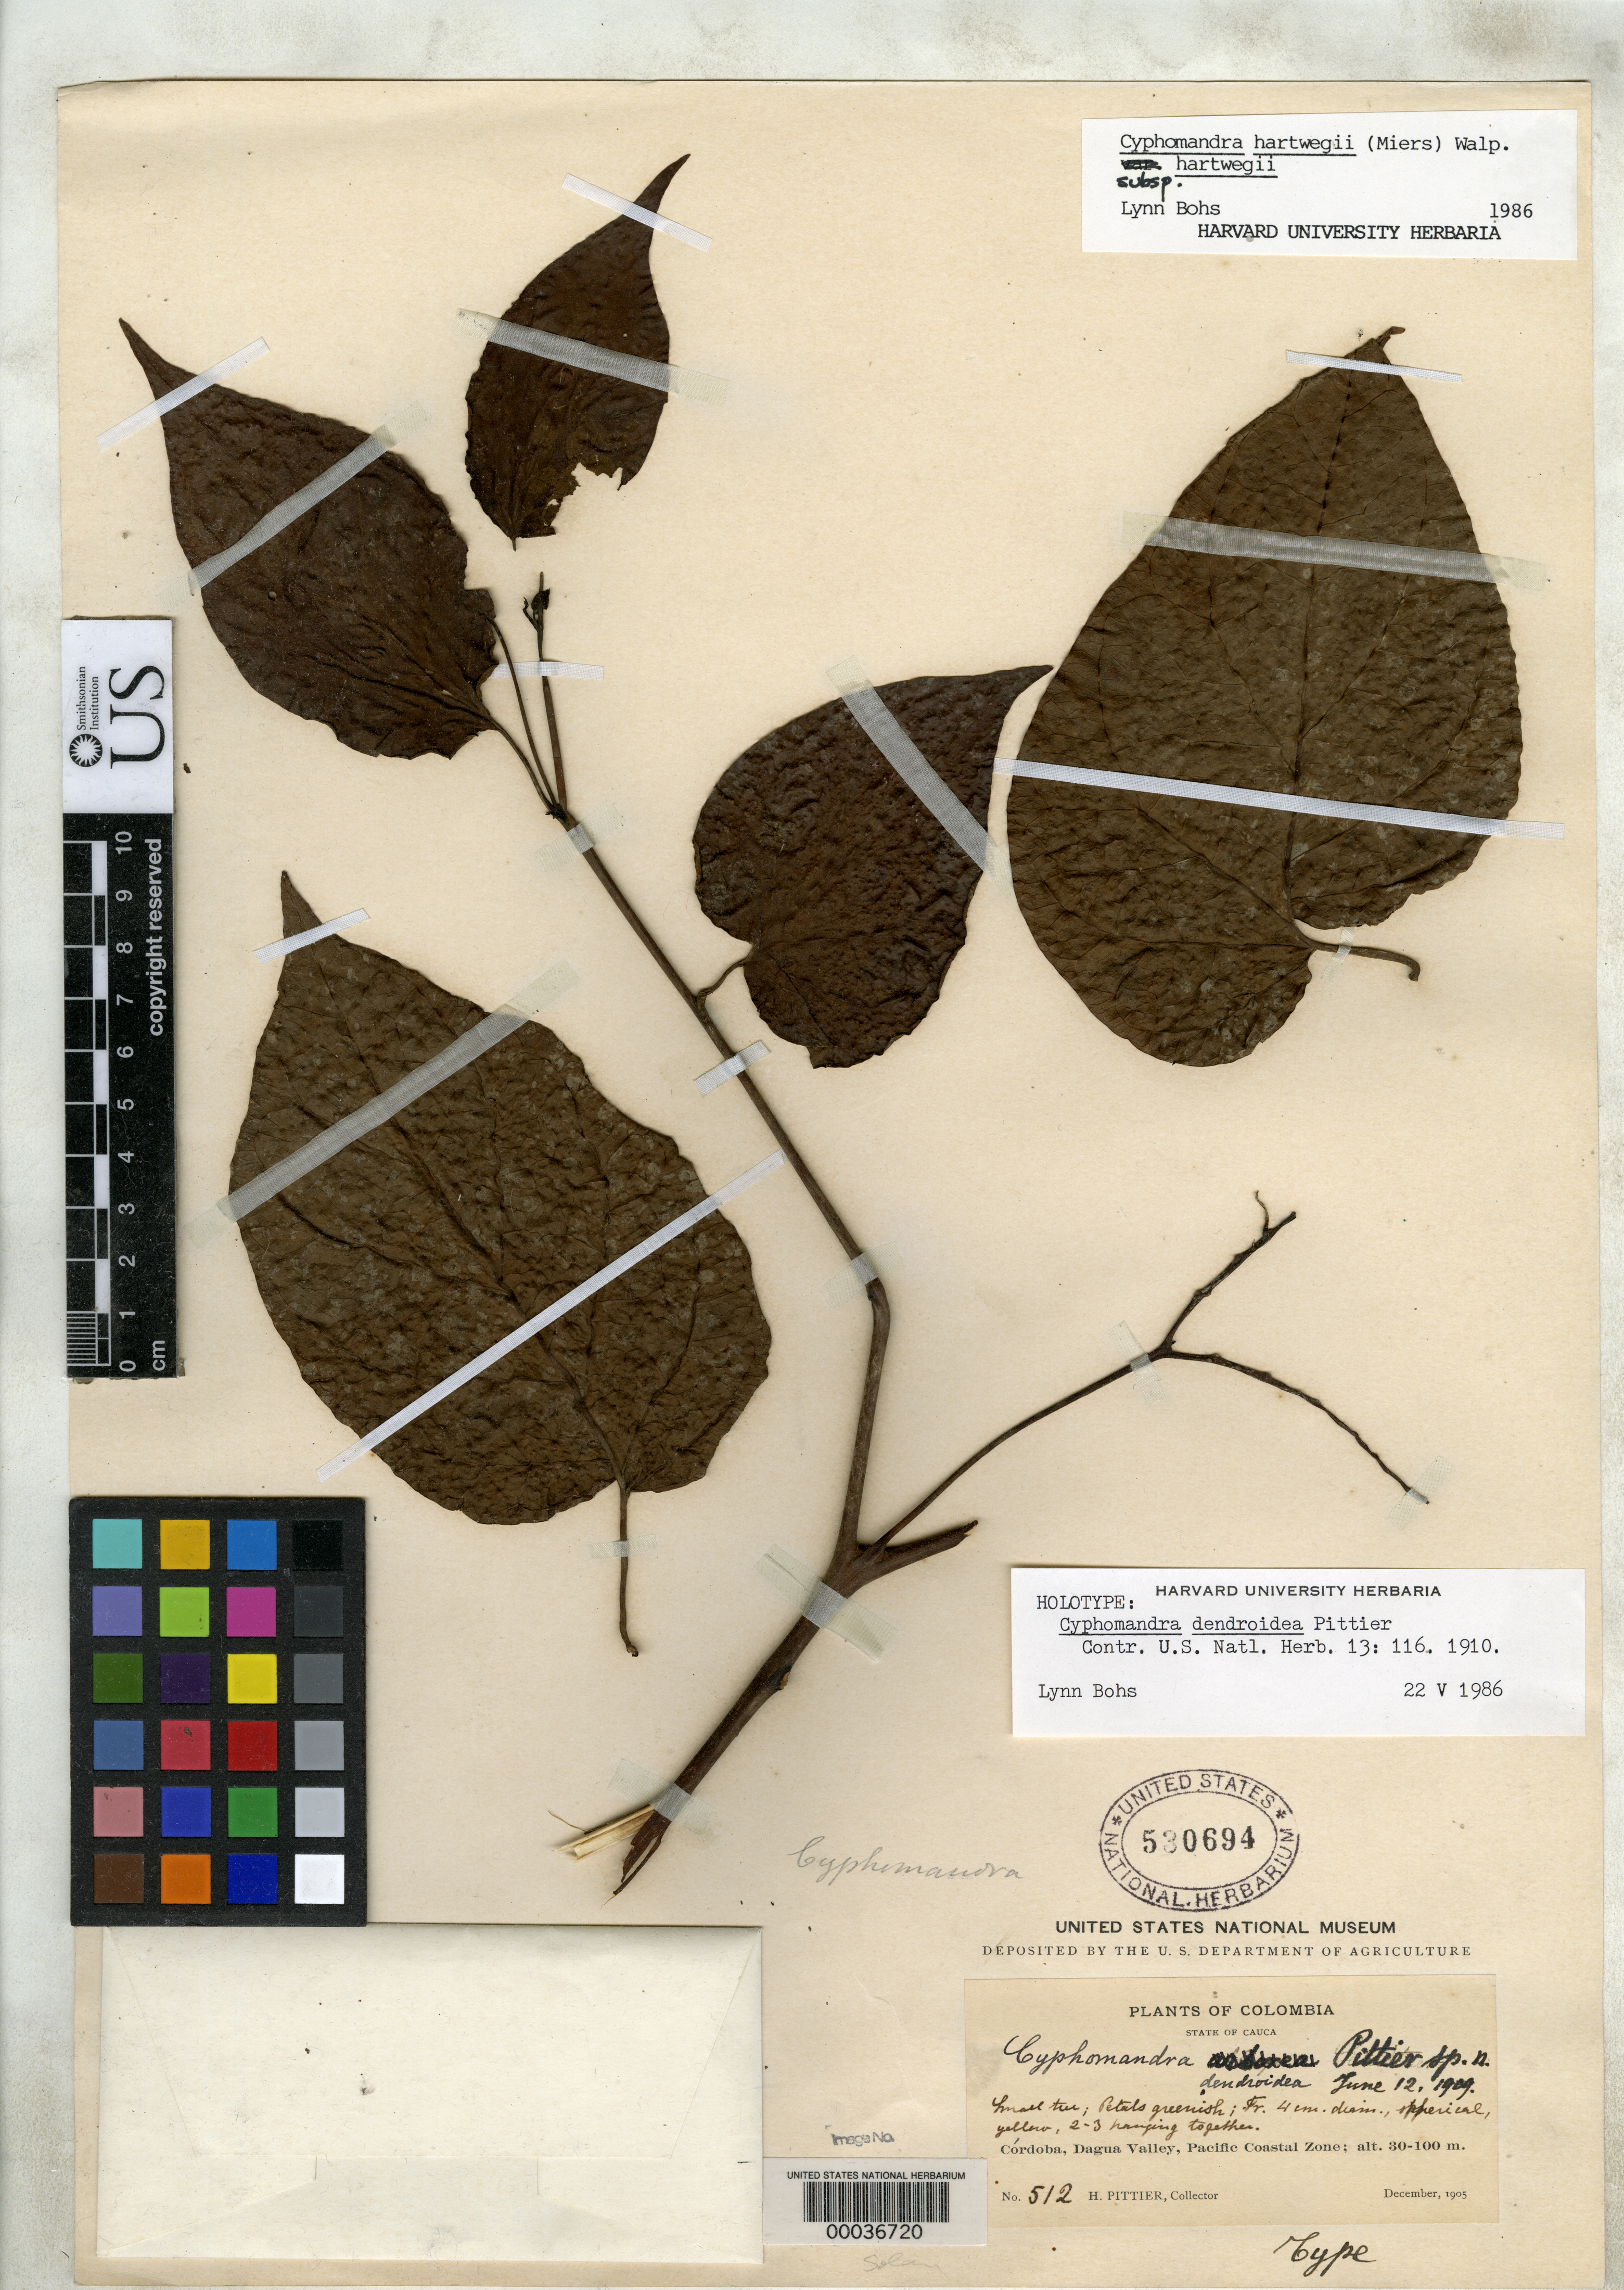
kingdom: Plantae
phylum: Tracheophyta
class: Magnoliopsida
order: Solanales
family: Solanaceae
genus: Cyphomandra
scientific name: Cyphomandra dendroidea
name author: Pittier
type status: Holotype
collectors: H. F. Pittier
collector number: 512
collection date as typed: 07 Dec 1905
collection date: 1905-12-07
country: Colombia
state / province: Córdoba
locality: Cordoba, Dagua Valley.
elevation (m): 60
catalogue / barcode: US 530694